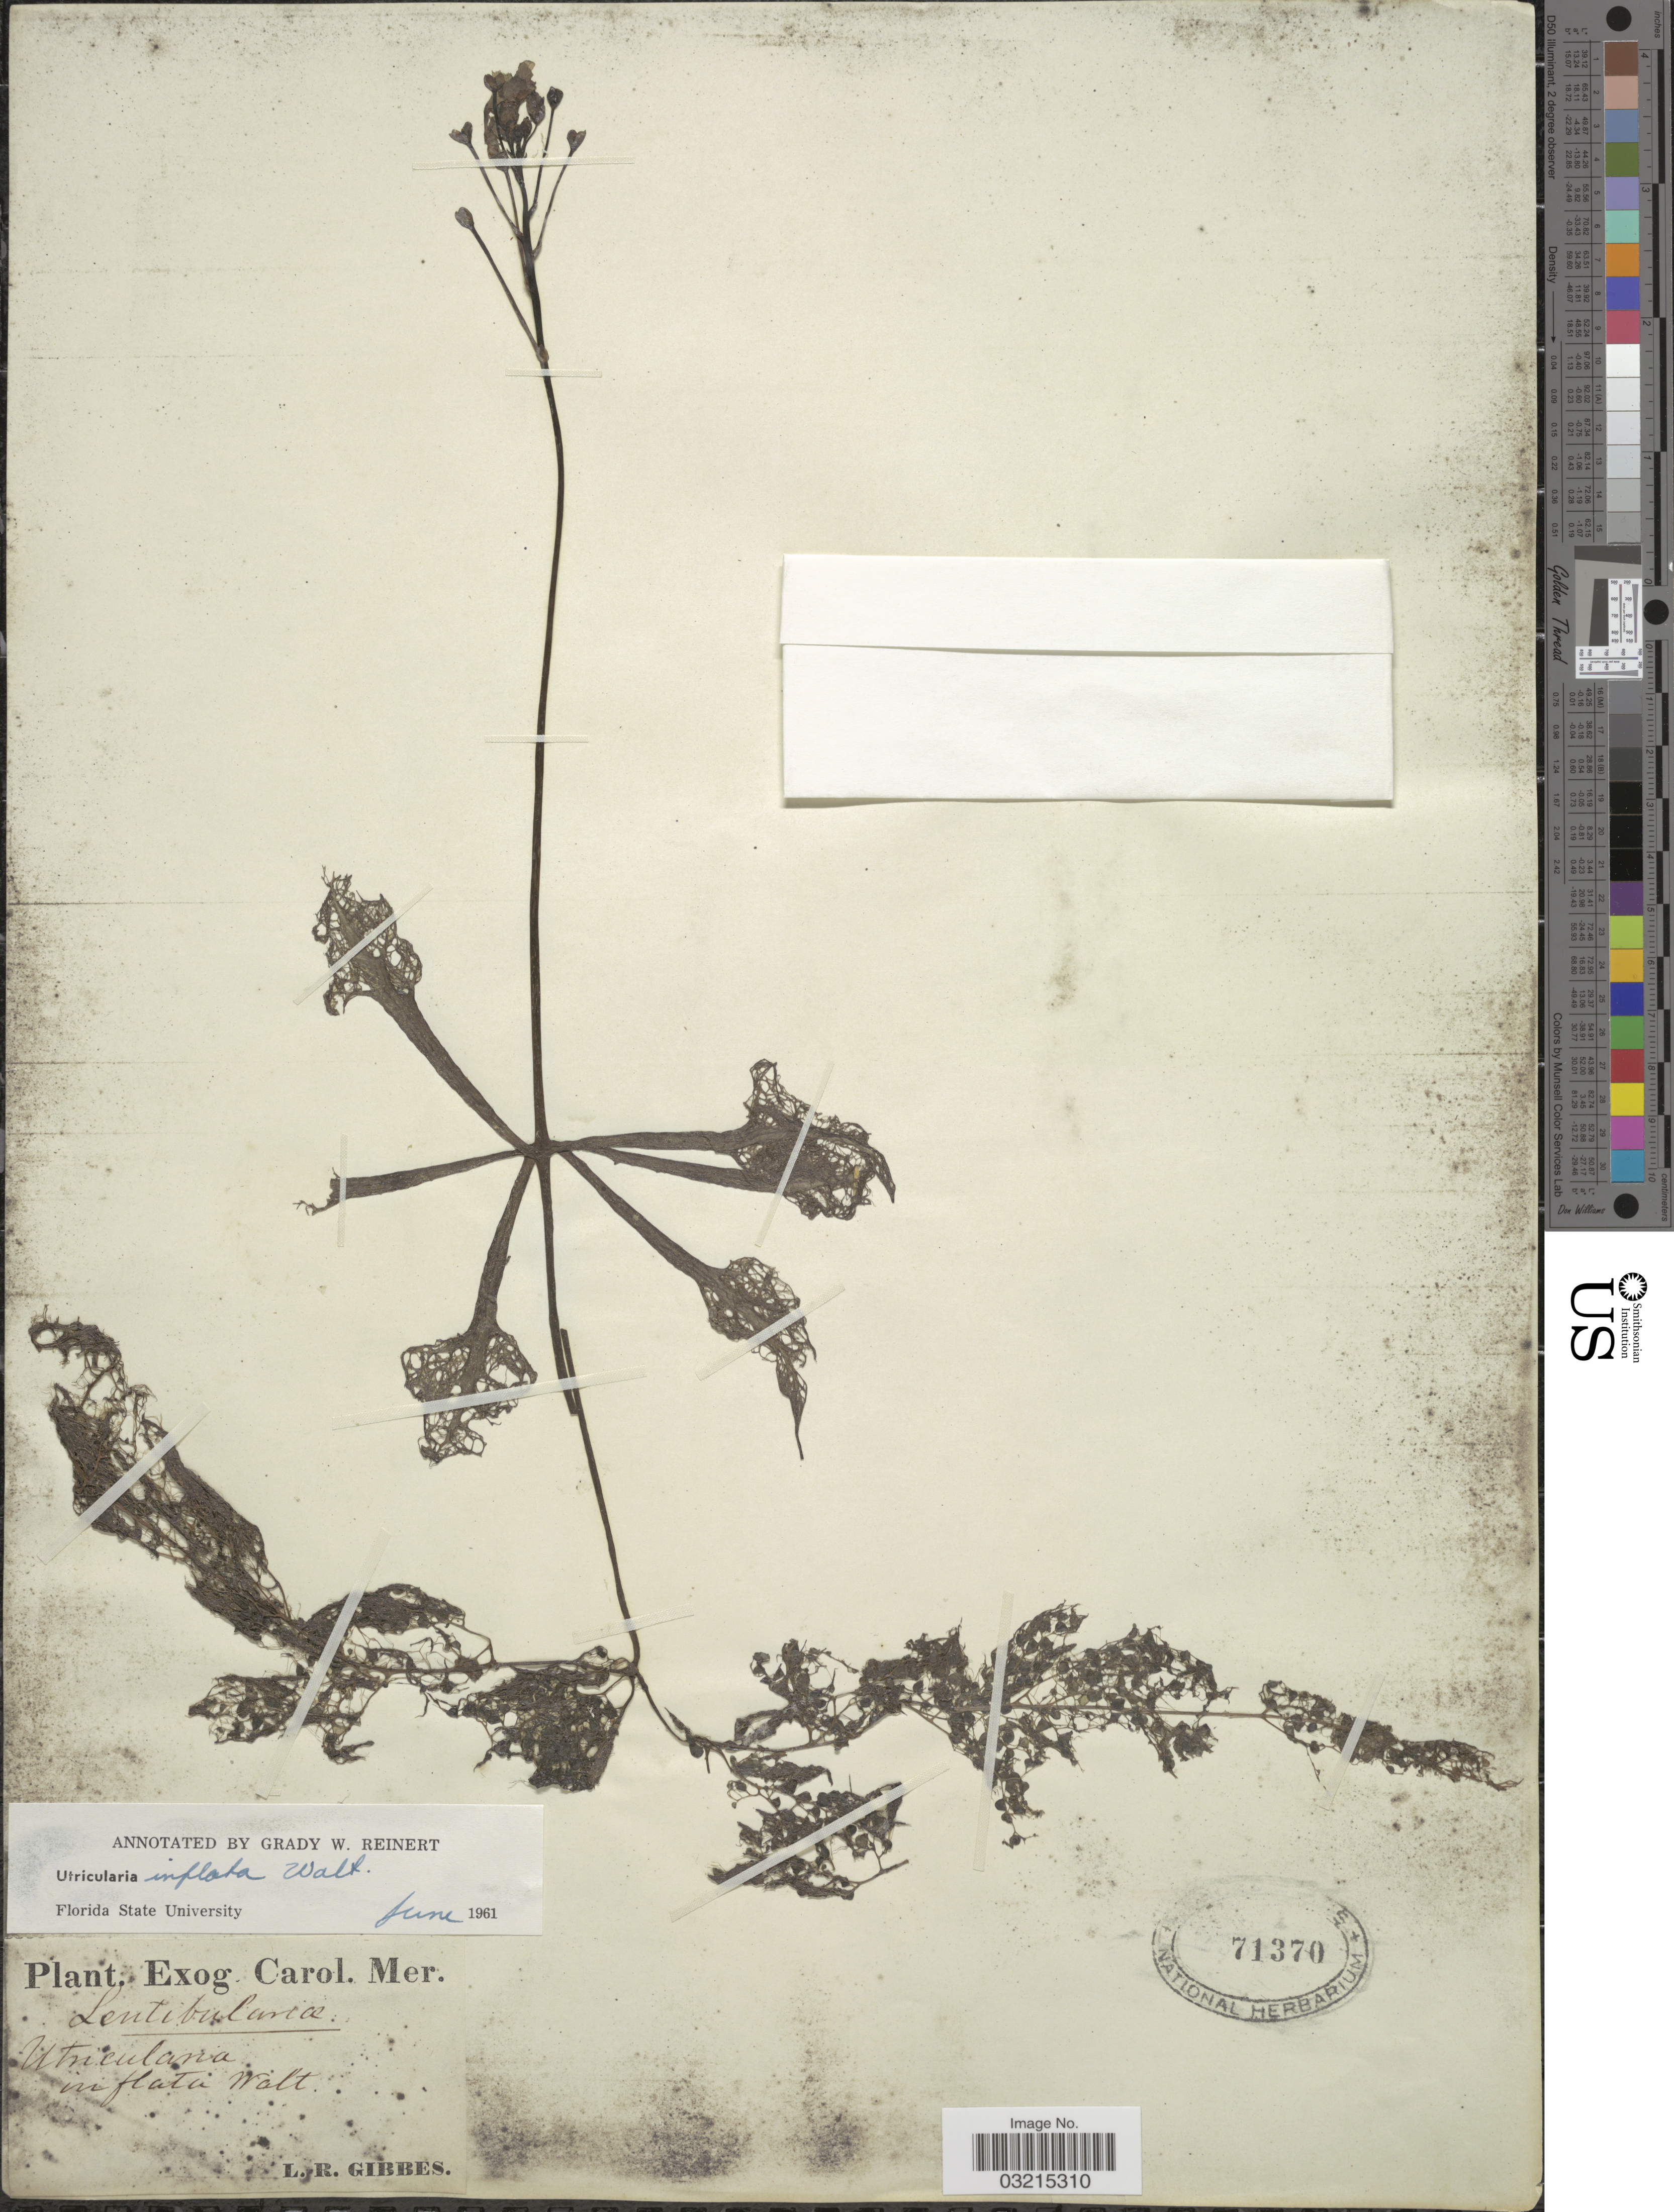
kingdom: Plantae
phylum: Tracheophyta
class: Magnoliopsida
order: Lamiales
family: Lentibulariaceae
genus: Utricularia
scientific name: Utricularia inflata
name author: Walter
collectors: L. Gibbes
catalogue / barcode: US 71370